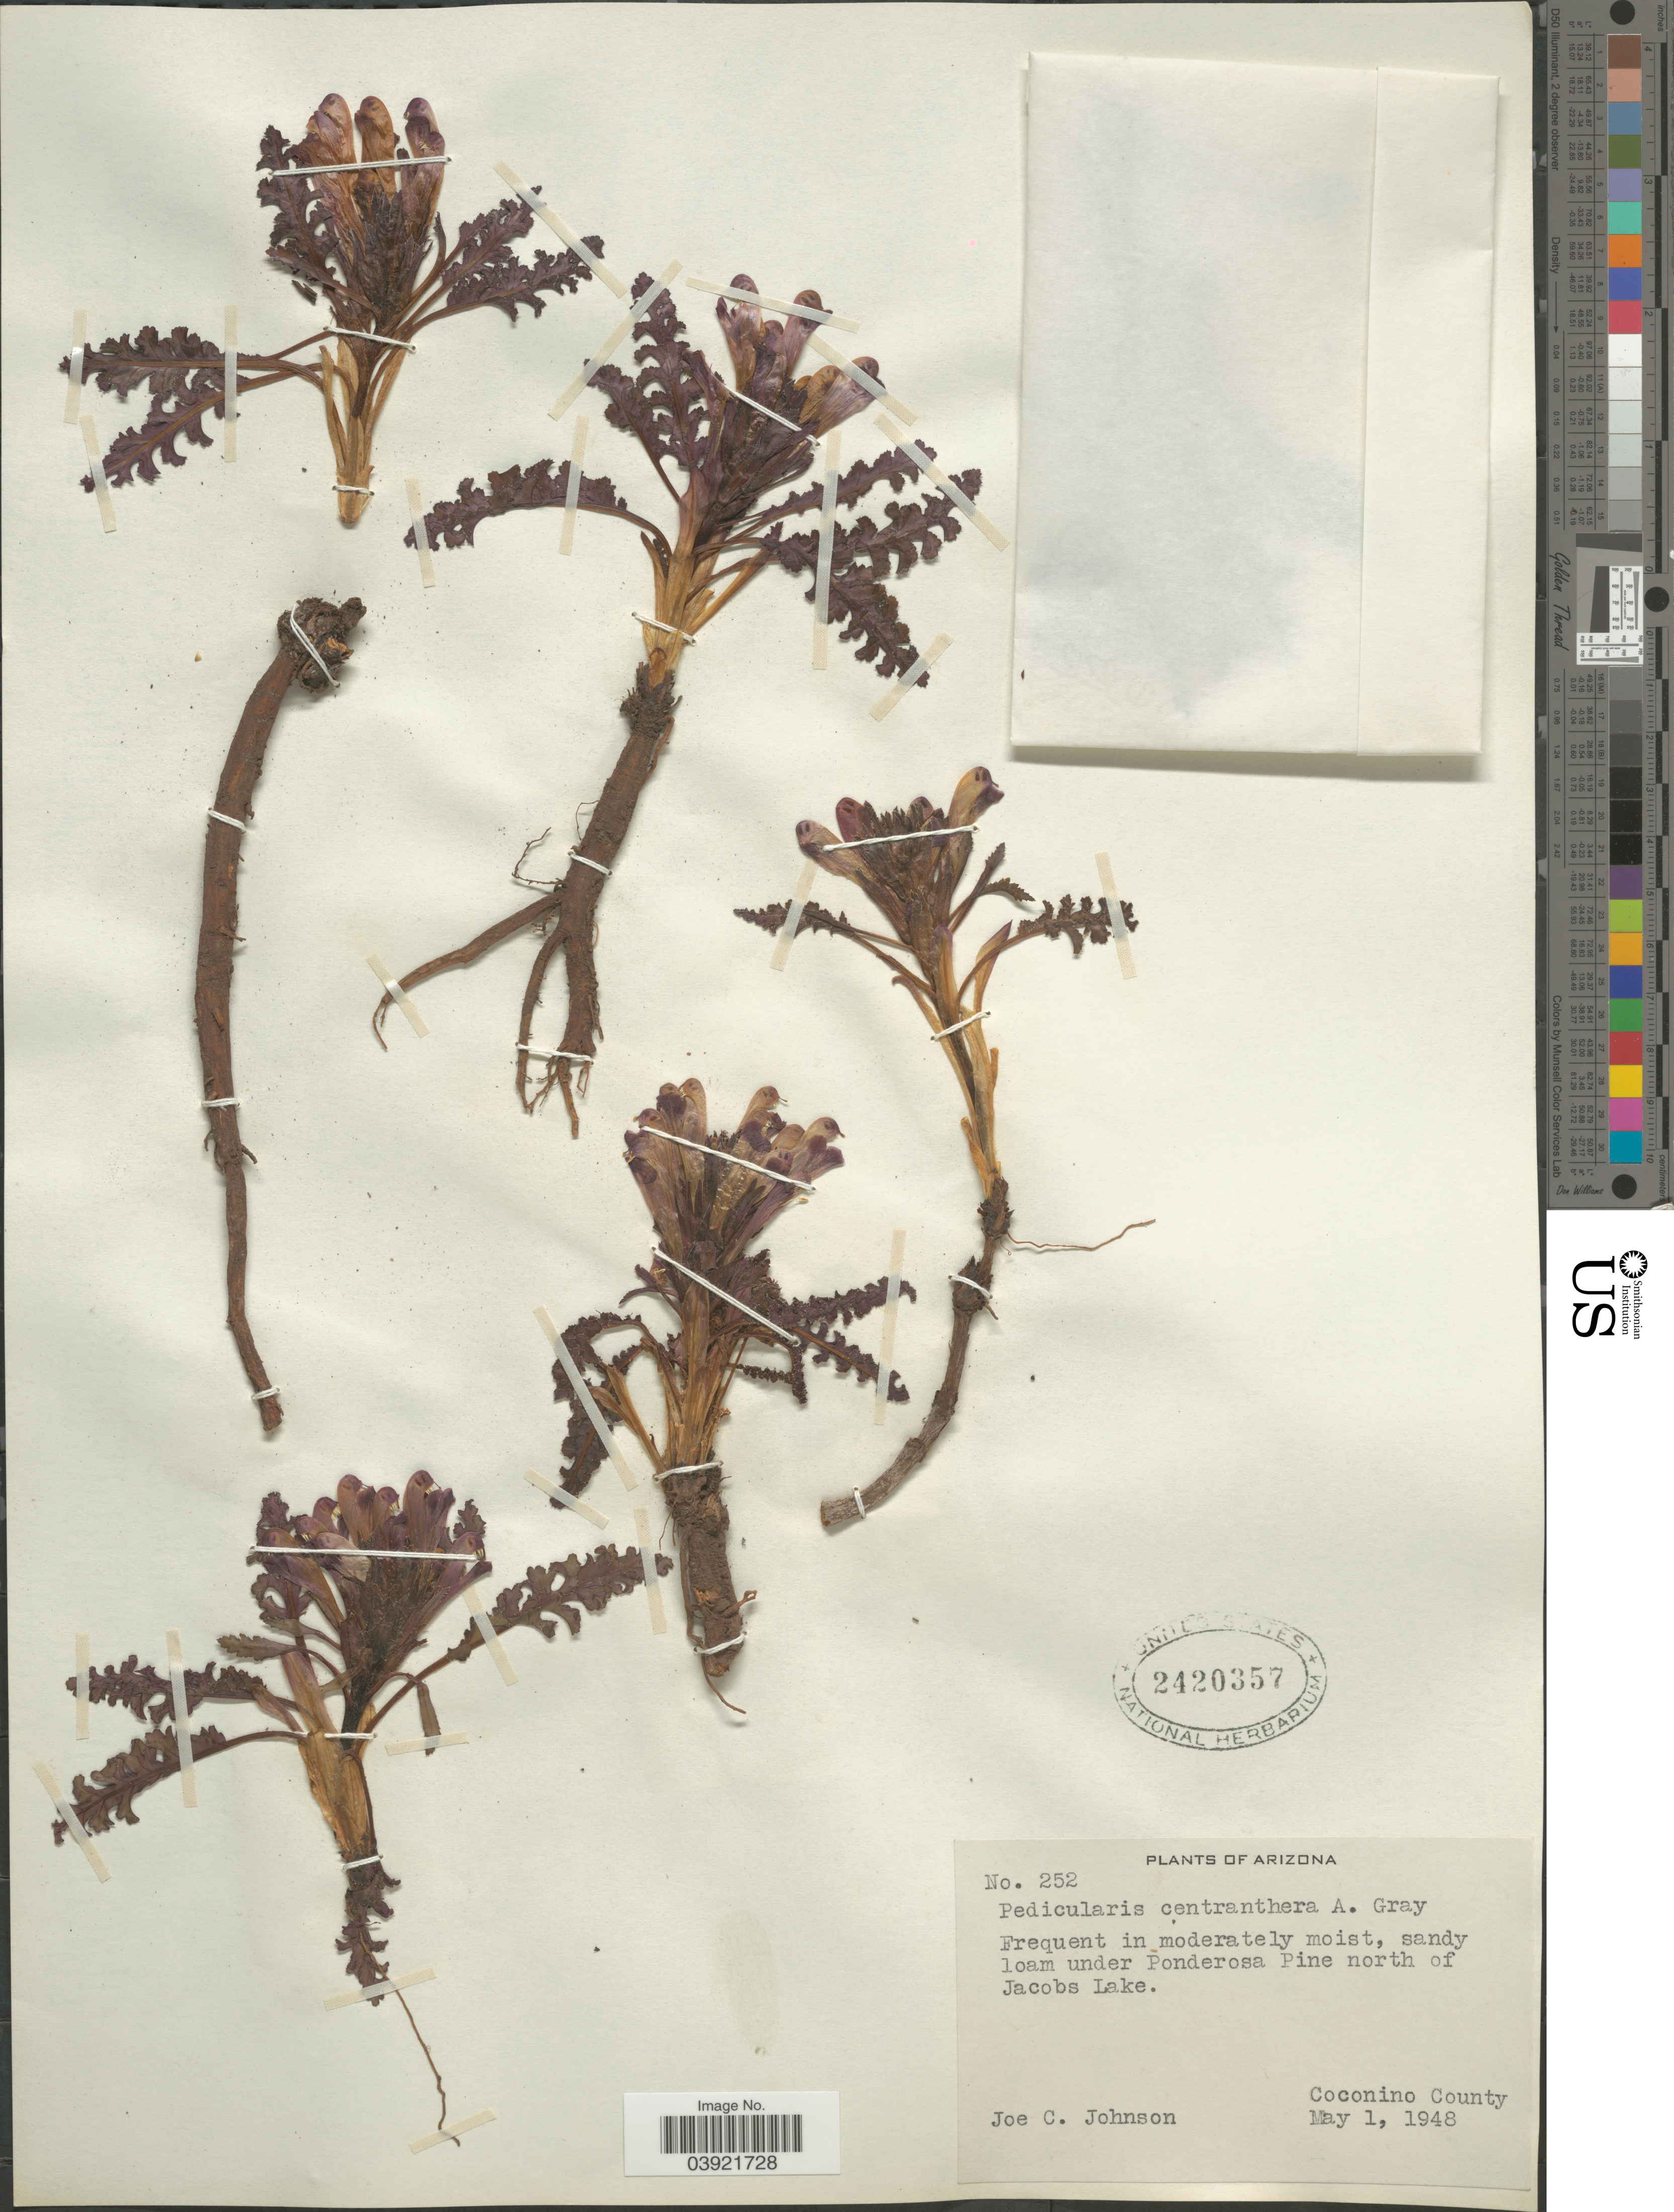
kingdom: Plantae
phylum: Tracheophyta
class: Magnoliopsida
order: Lamiales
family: Orobanchaceae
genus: Pedicularis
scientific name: Pedicularis centranthera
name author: A. Gray in Emory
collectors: J. C. Johnson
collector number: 252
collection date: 1948-05-01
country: United States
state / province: Arizona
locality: North of Jacobs Lake. Coconino County.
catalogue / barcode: US 2420357